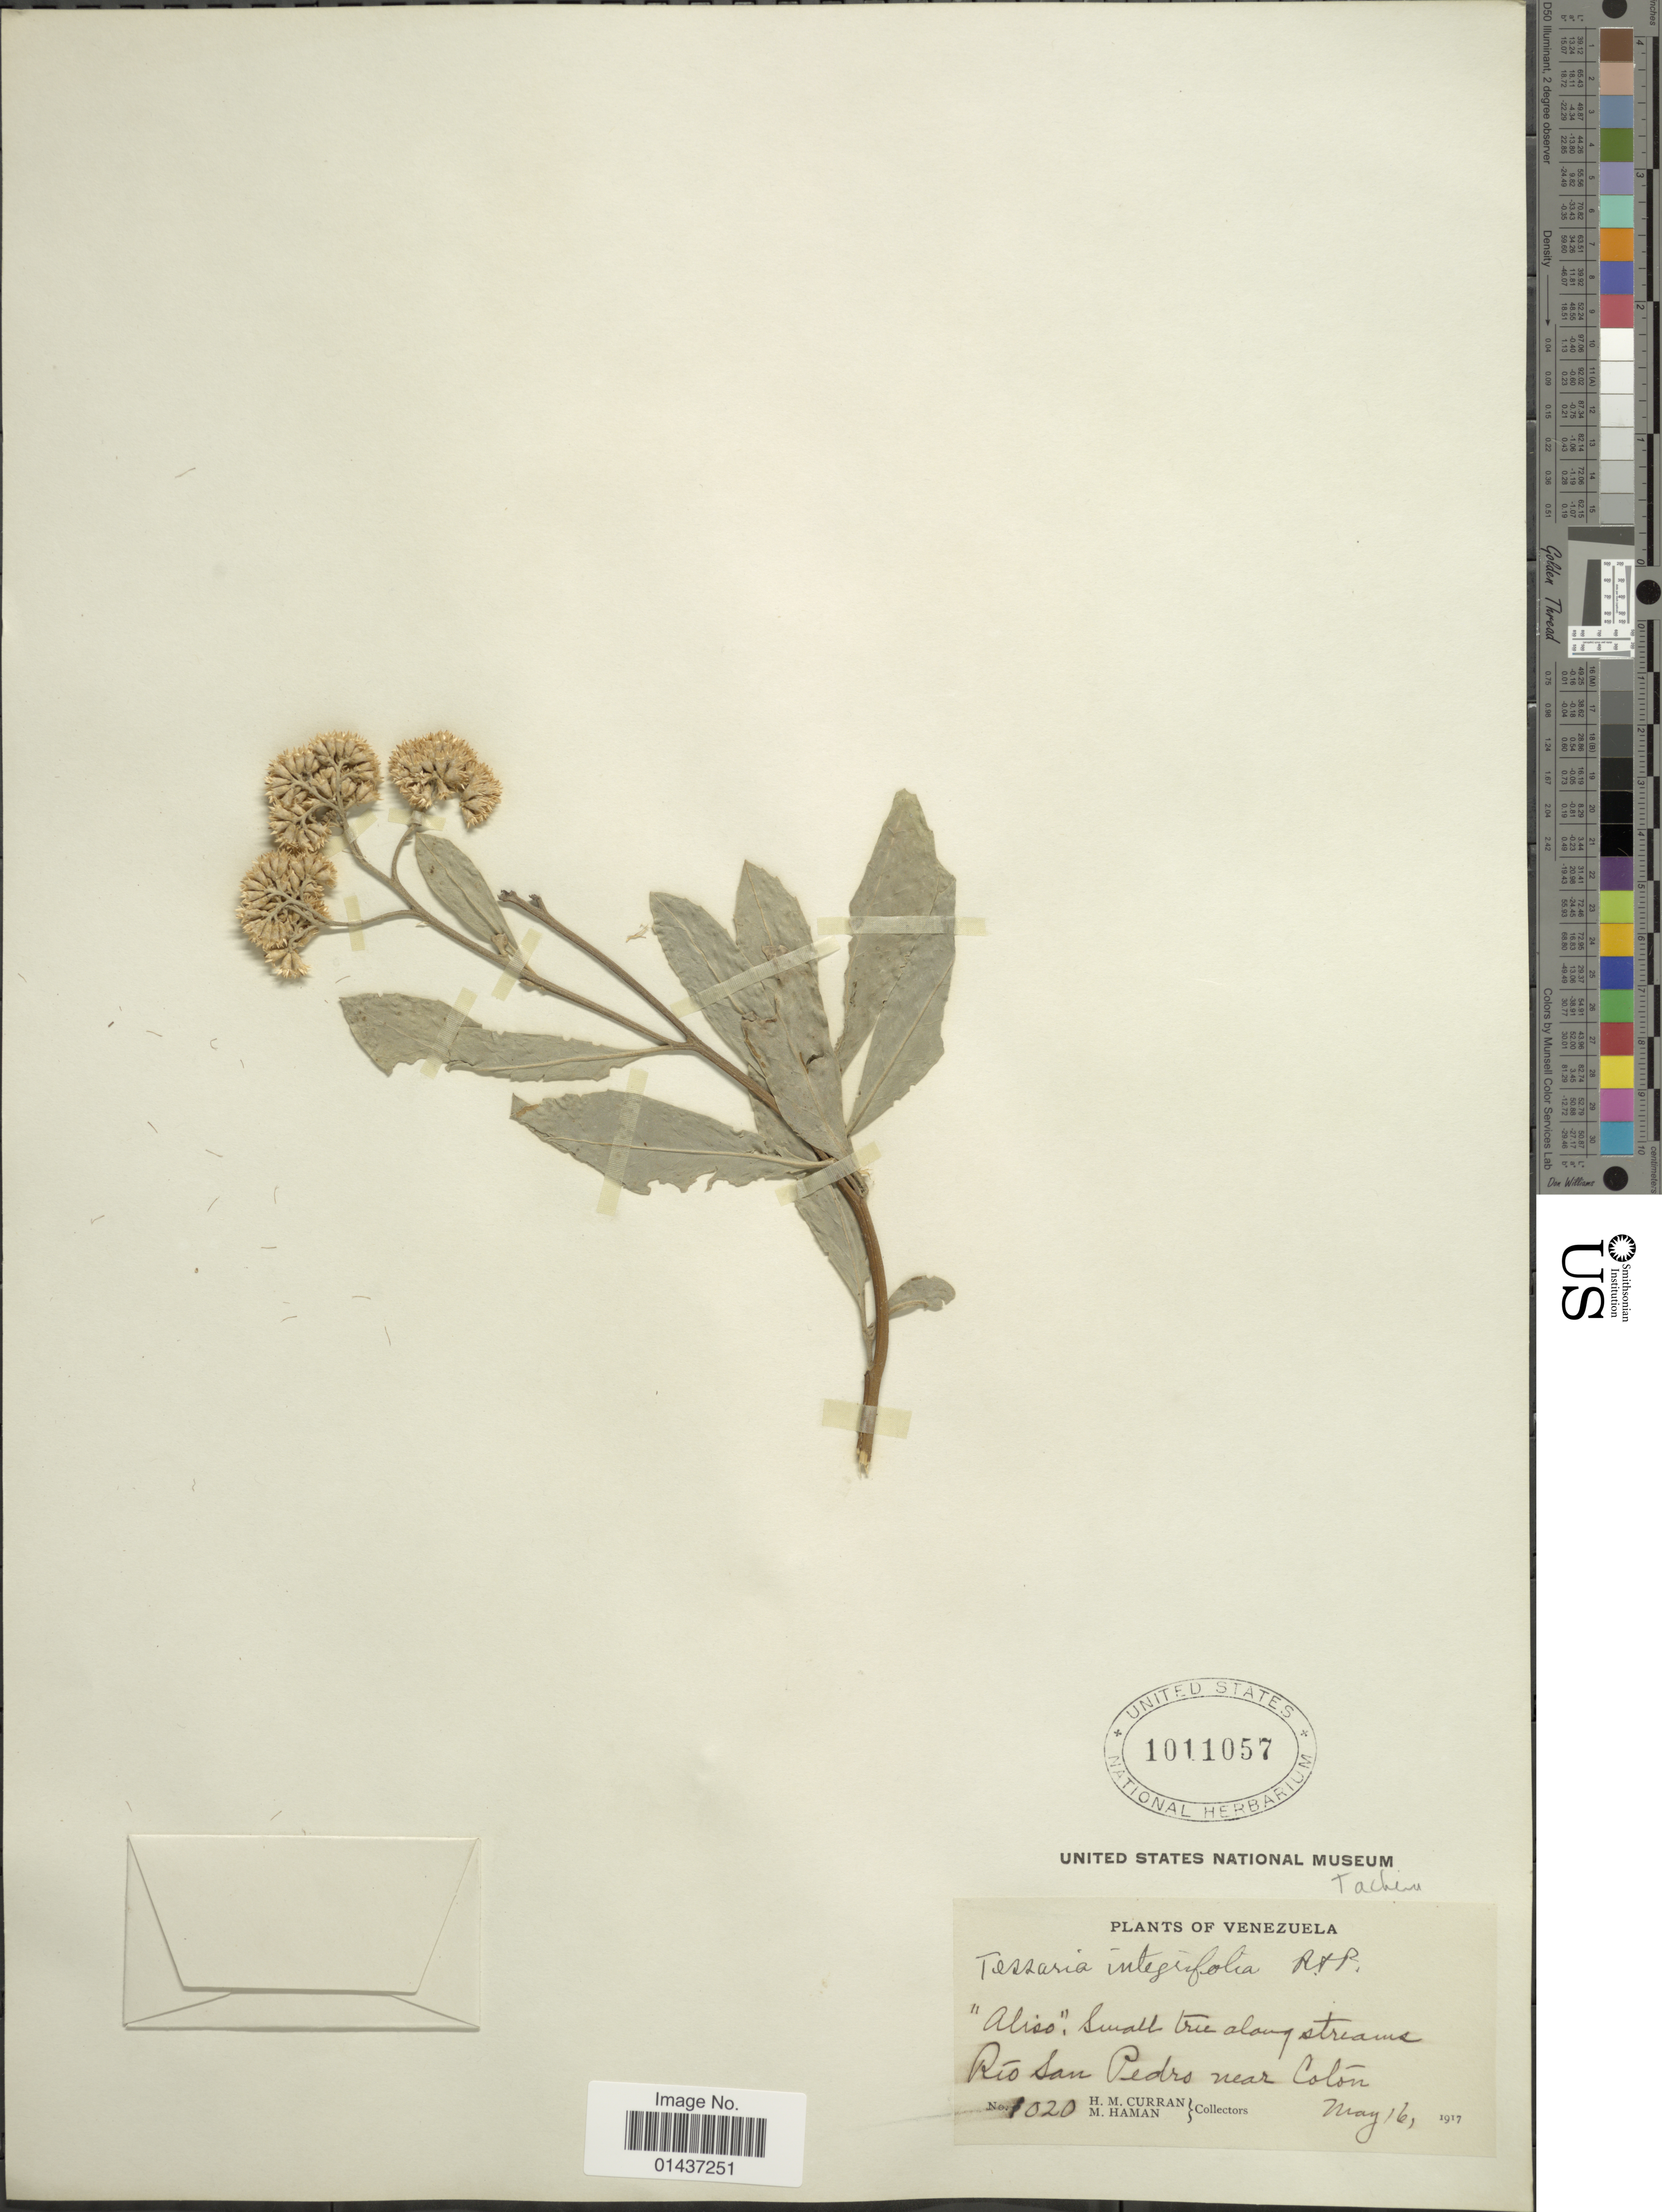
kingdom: Plantae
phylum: Tracheophyta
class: Magnoliopsida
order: Asterales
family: Asteraceae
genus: Tessaria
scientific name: Tessaria integrifolia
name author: Ruiz & Pav.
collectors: H. M. Curran & M. Haman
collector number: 1020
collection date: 1917-05-16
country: Venezuela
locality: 'Aliso', small tree along stream Río San Pedro near Colón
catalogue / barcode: US 1011057